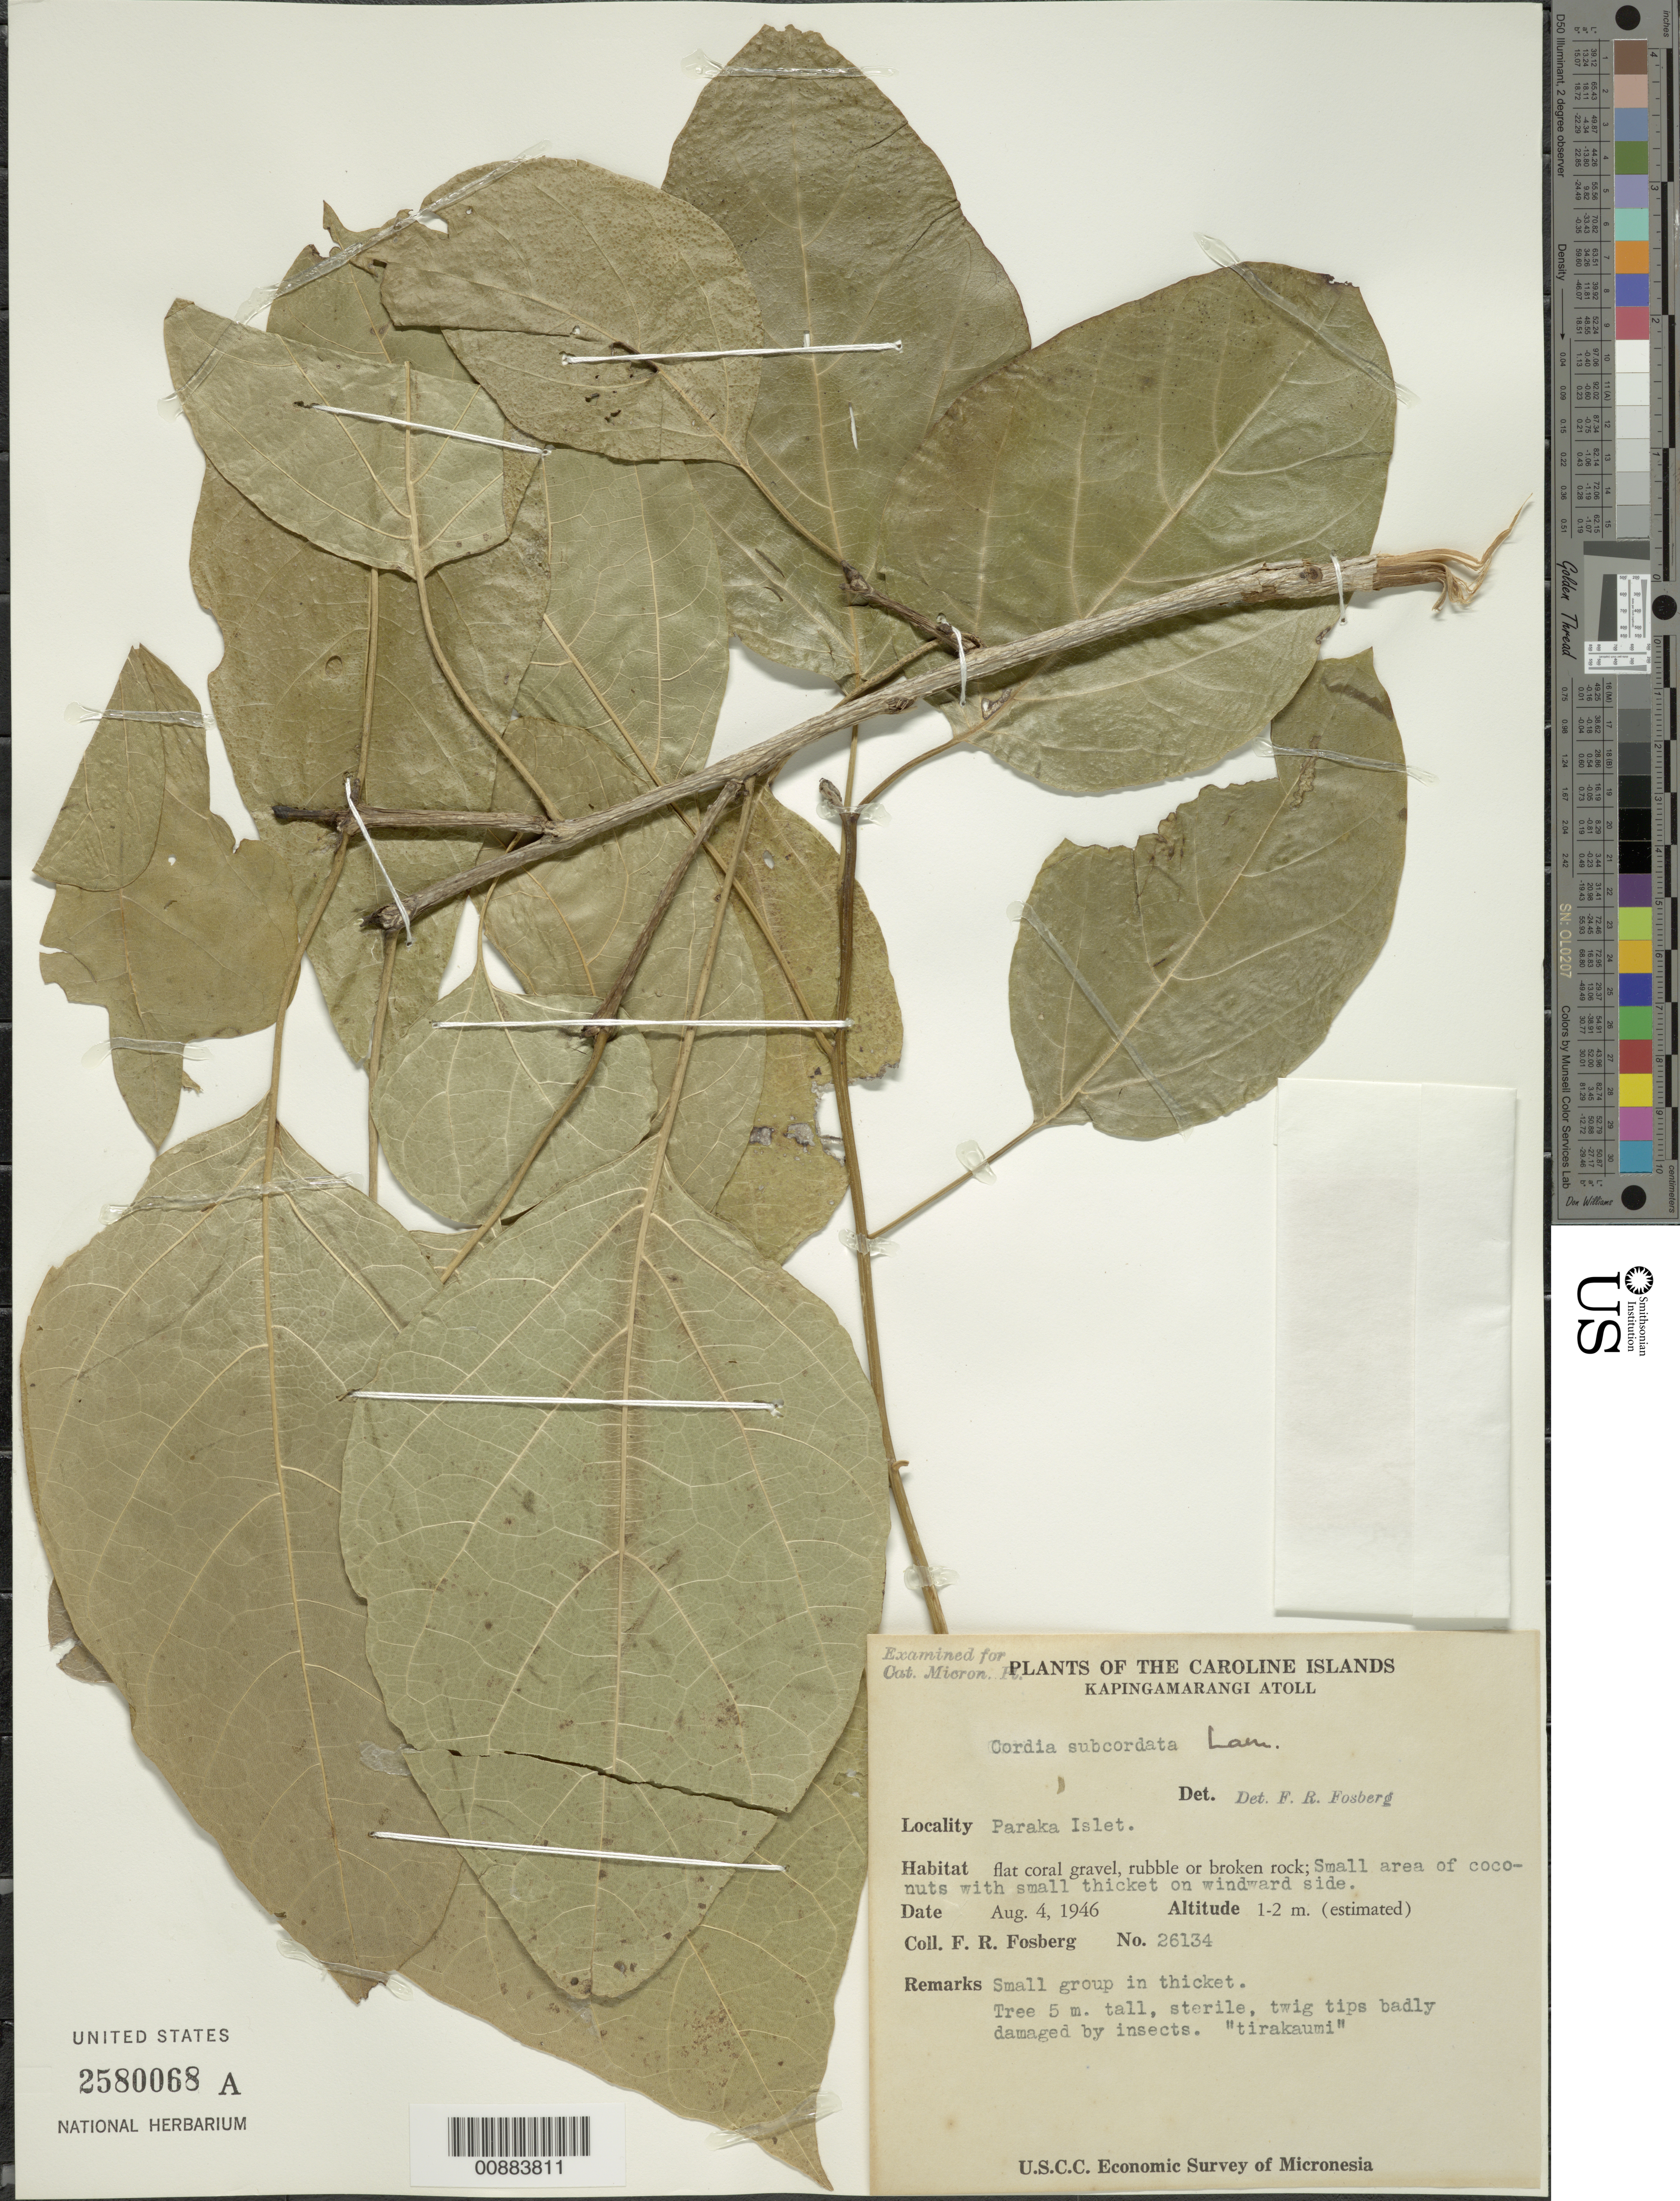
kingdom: Plantae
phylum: Tracheophyta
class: Magnoliopsida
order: Boraginales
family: Cordiaceae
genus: Cordia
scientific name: Cordia subcordata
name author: Lam.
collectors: F. R. Fosberg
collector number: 26134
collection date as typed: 04 Aug 1946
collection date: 1946-08-04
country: Micronesia, Federated States of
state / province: Pohnpei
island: Kapingamarangi Atoll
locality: Paraka Islet. Windward side.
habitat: Flat coral gravel, rubble or broken rock; small area of coconuts with small thicket.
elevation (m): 1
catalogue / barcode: US 2580068